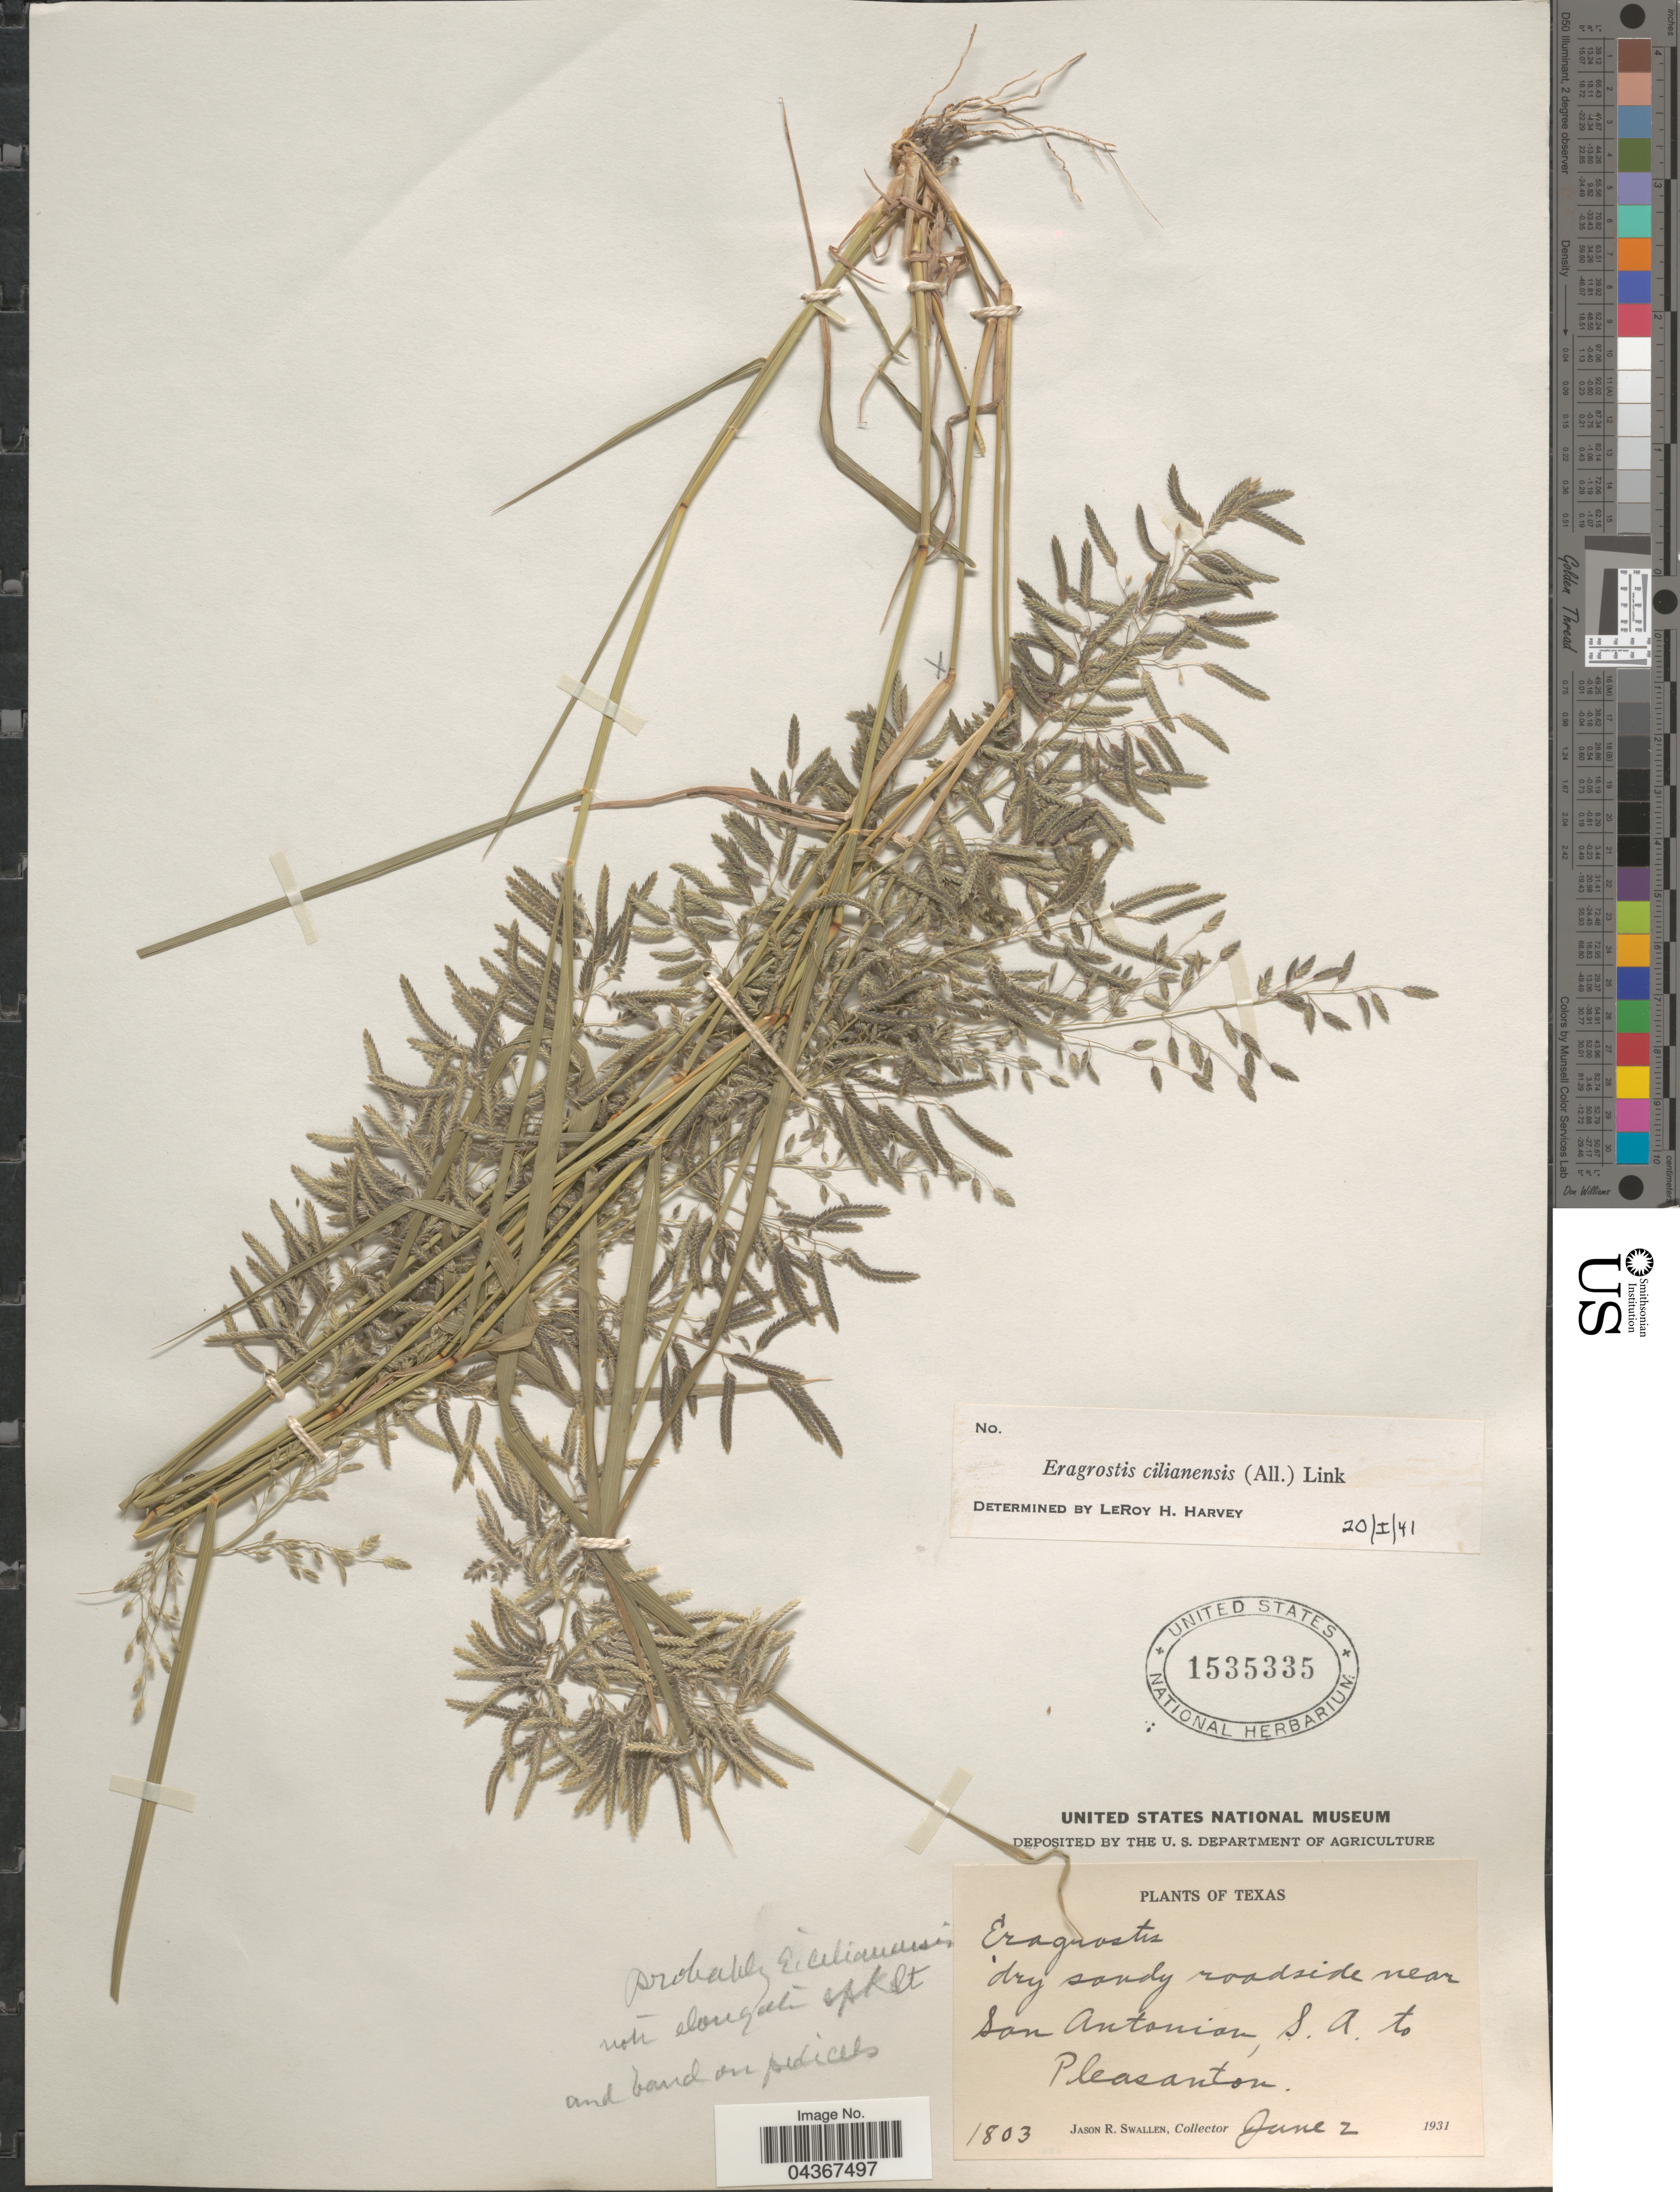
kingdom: Plantae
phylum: Tracheophyta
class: Liliopsida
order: Poales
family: Poaceae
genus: Eragrostis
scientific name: Eragrostis cilianensis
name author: (Bellardi) Vignolo ex Janch.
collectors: J. R. Swallen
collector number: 1803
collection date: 1931-06-02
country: United States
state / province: Texas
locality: Dry sandy roadside near San Antonio, S. A. to Pleasanton.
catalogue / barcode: US 1535335